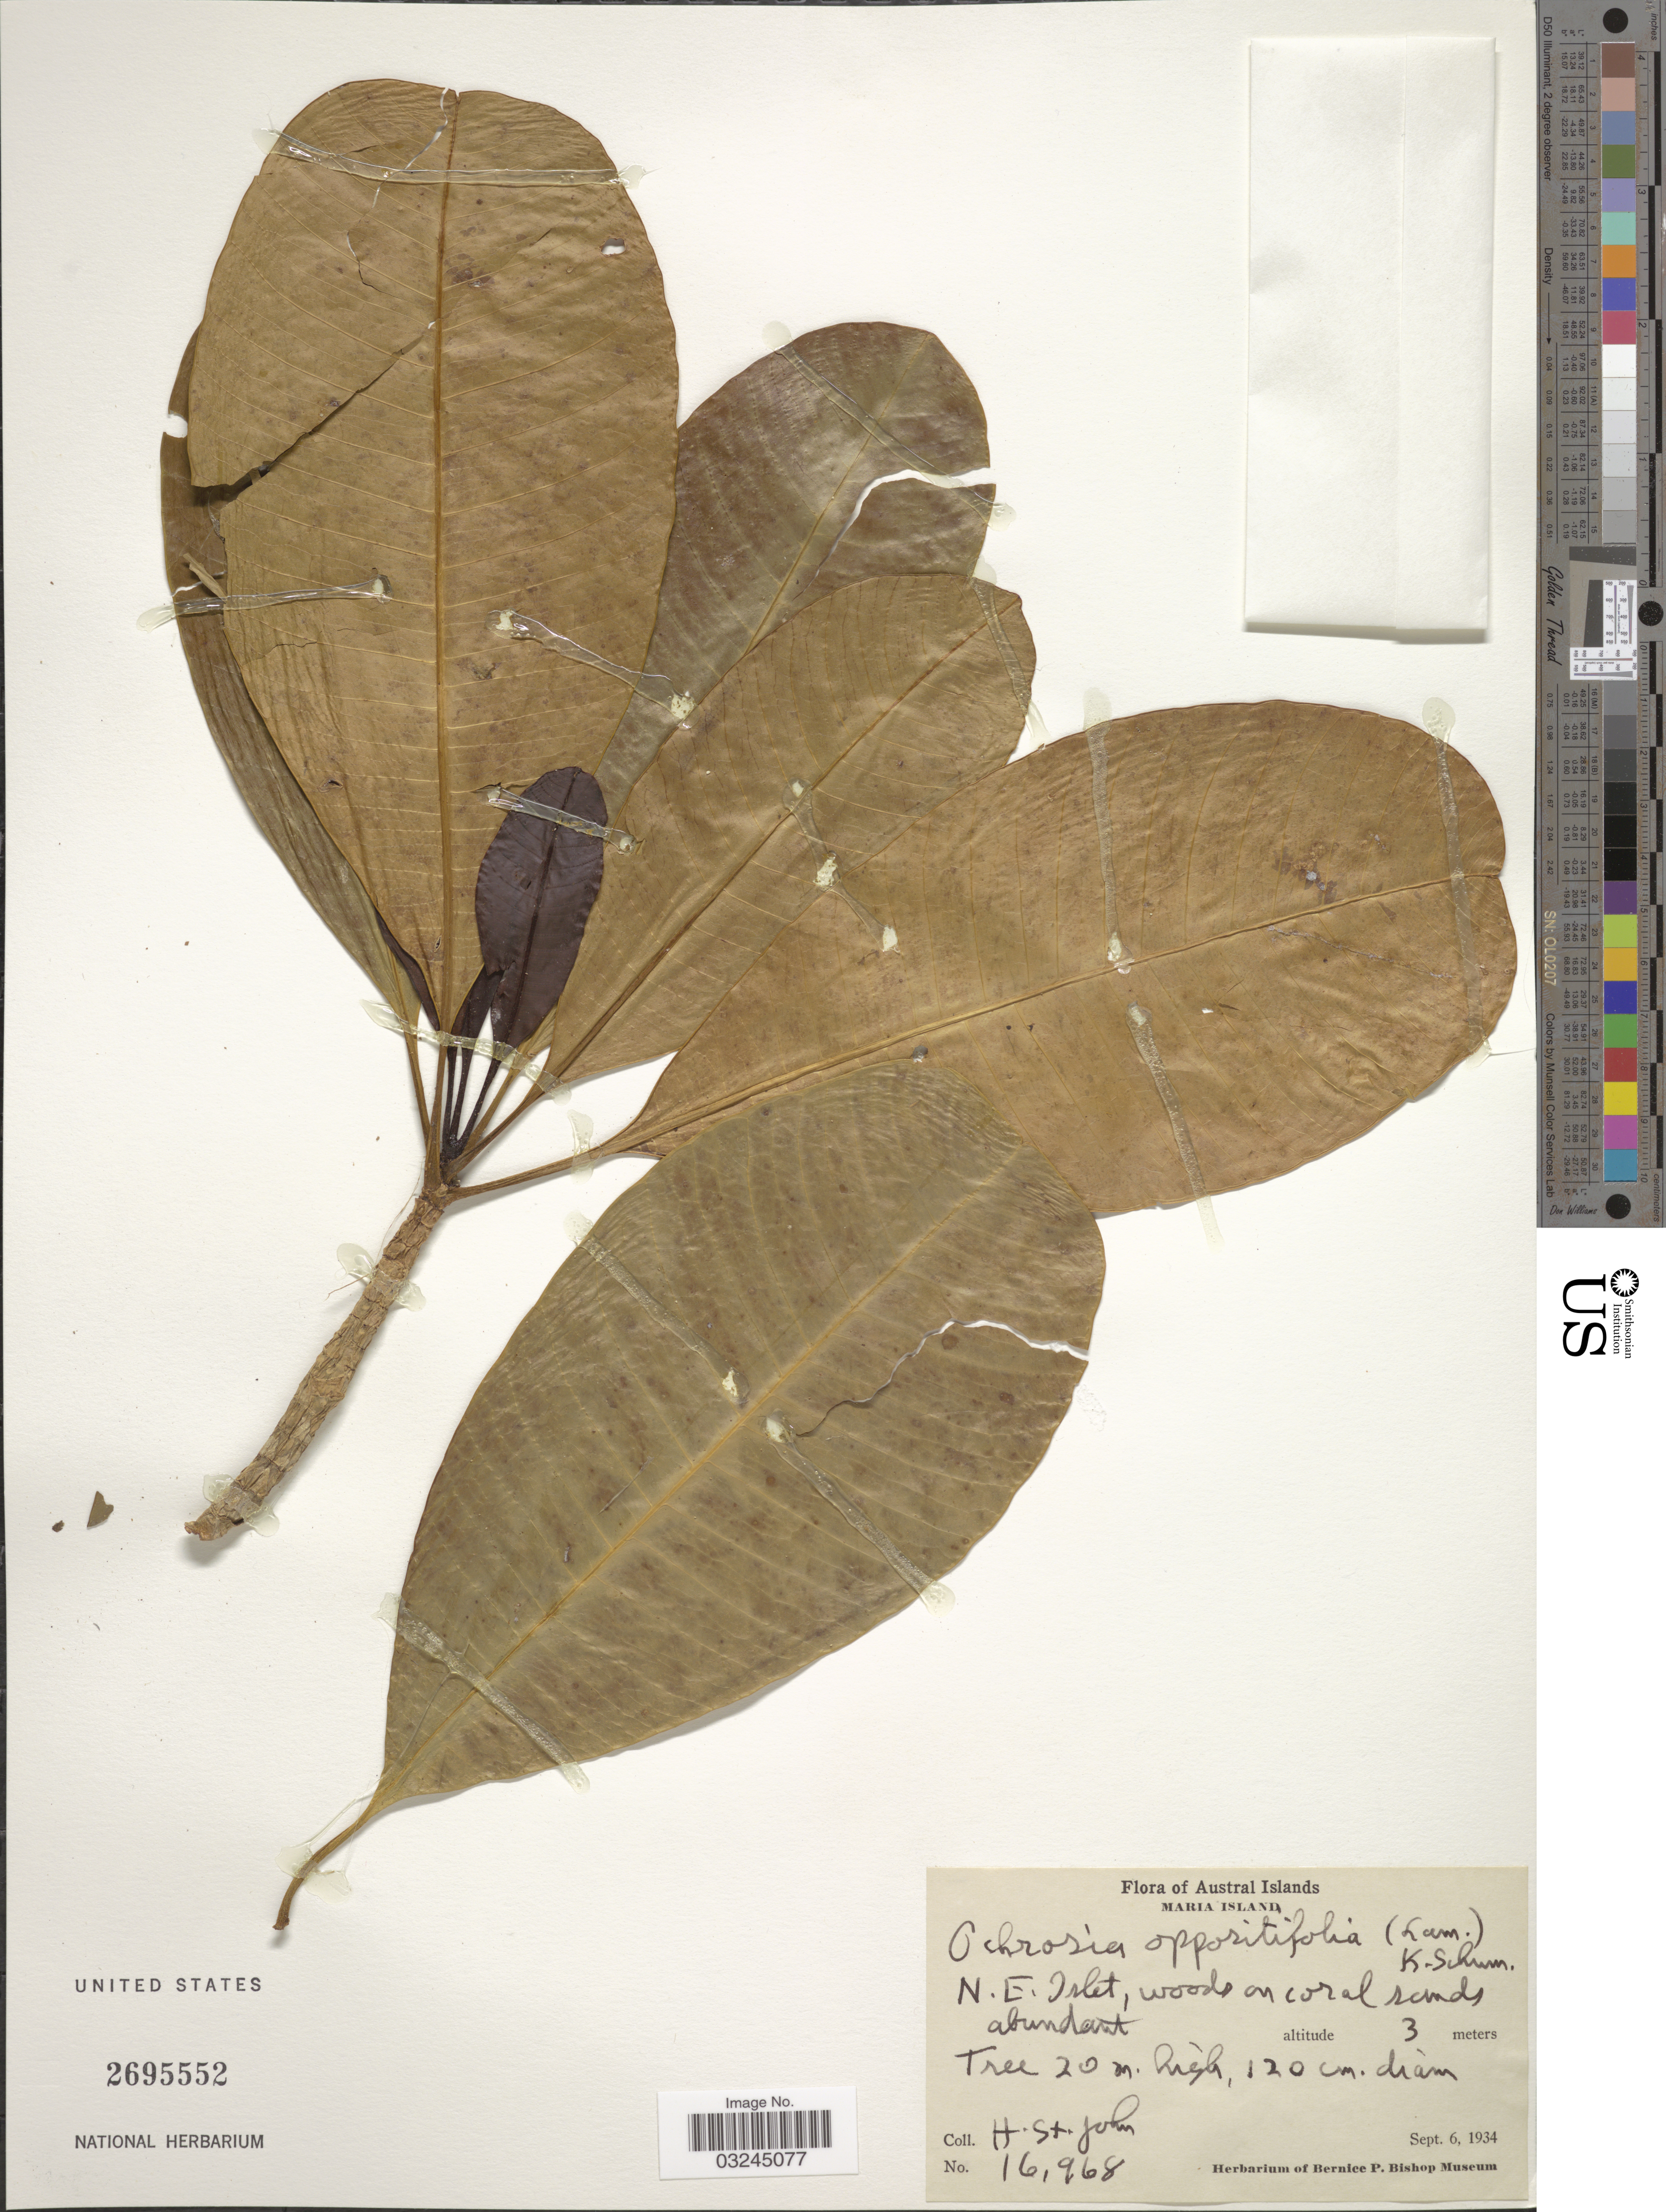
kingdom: Plantae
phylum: Tracheophyta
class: Magnoliopsida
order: Gentianales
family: Apocynaceae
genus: Ochrosia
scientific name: Ochrosia oppositifolia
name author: (Lam.) K. Schum.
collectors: H. St. John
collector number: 16968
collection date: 1934-09-06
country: French Polynesia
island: Maria Atoll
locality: Austral Islands. Maria Island. N. E. Islet.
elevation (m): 3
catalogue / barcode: US 2695552